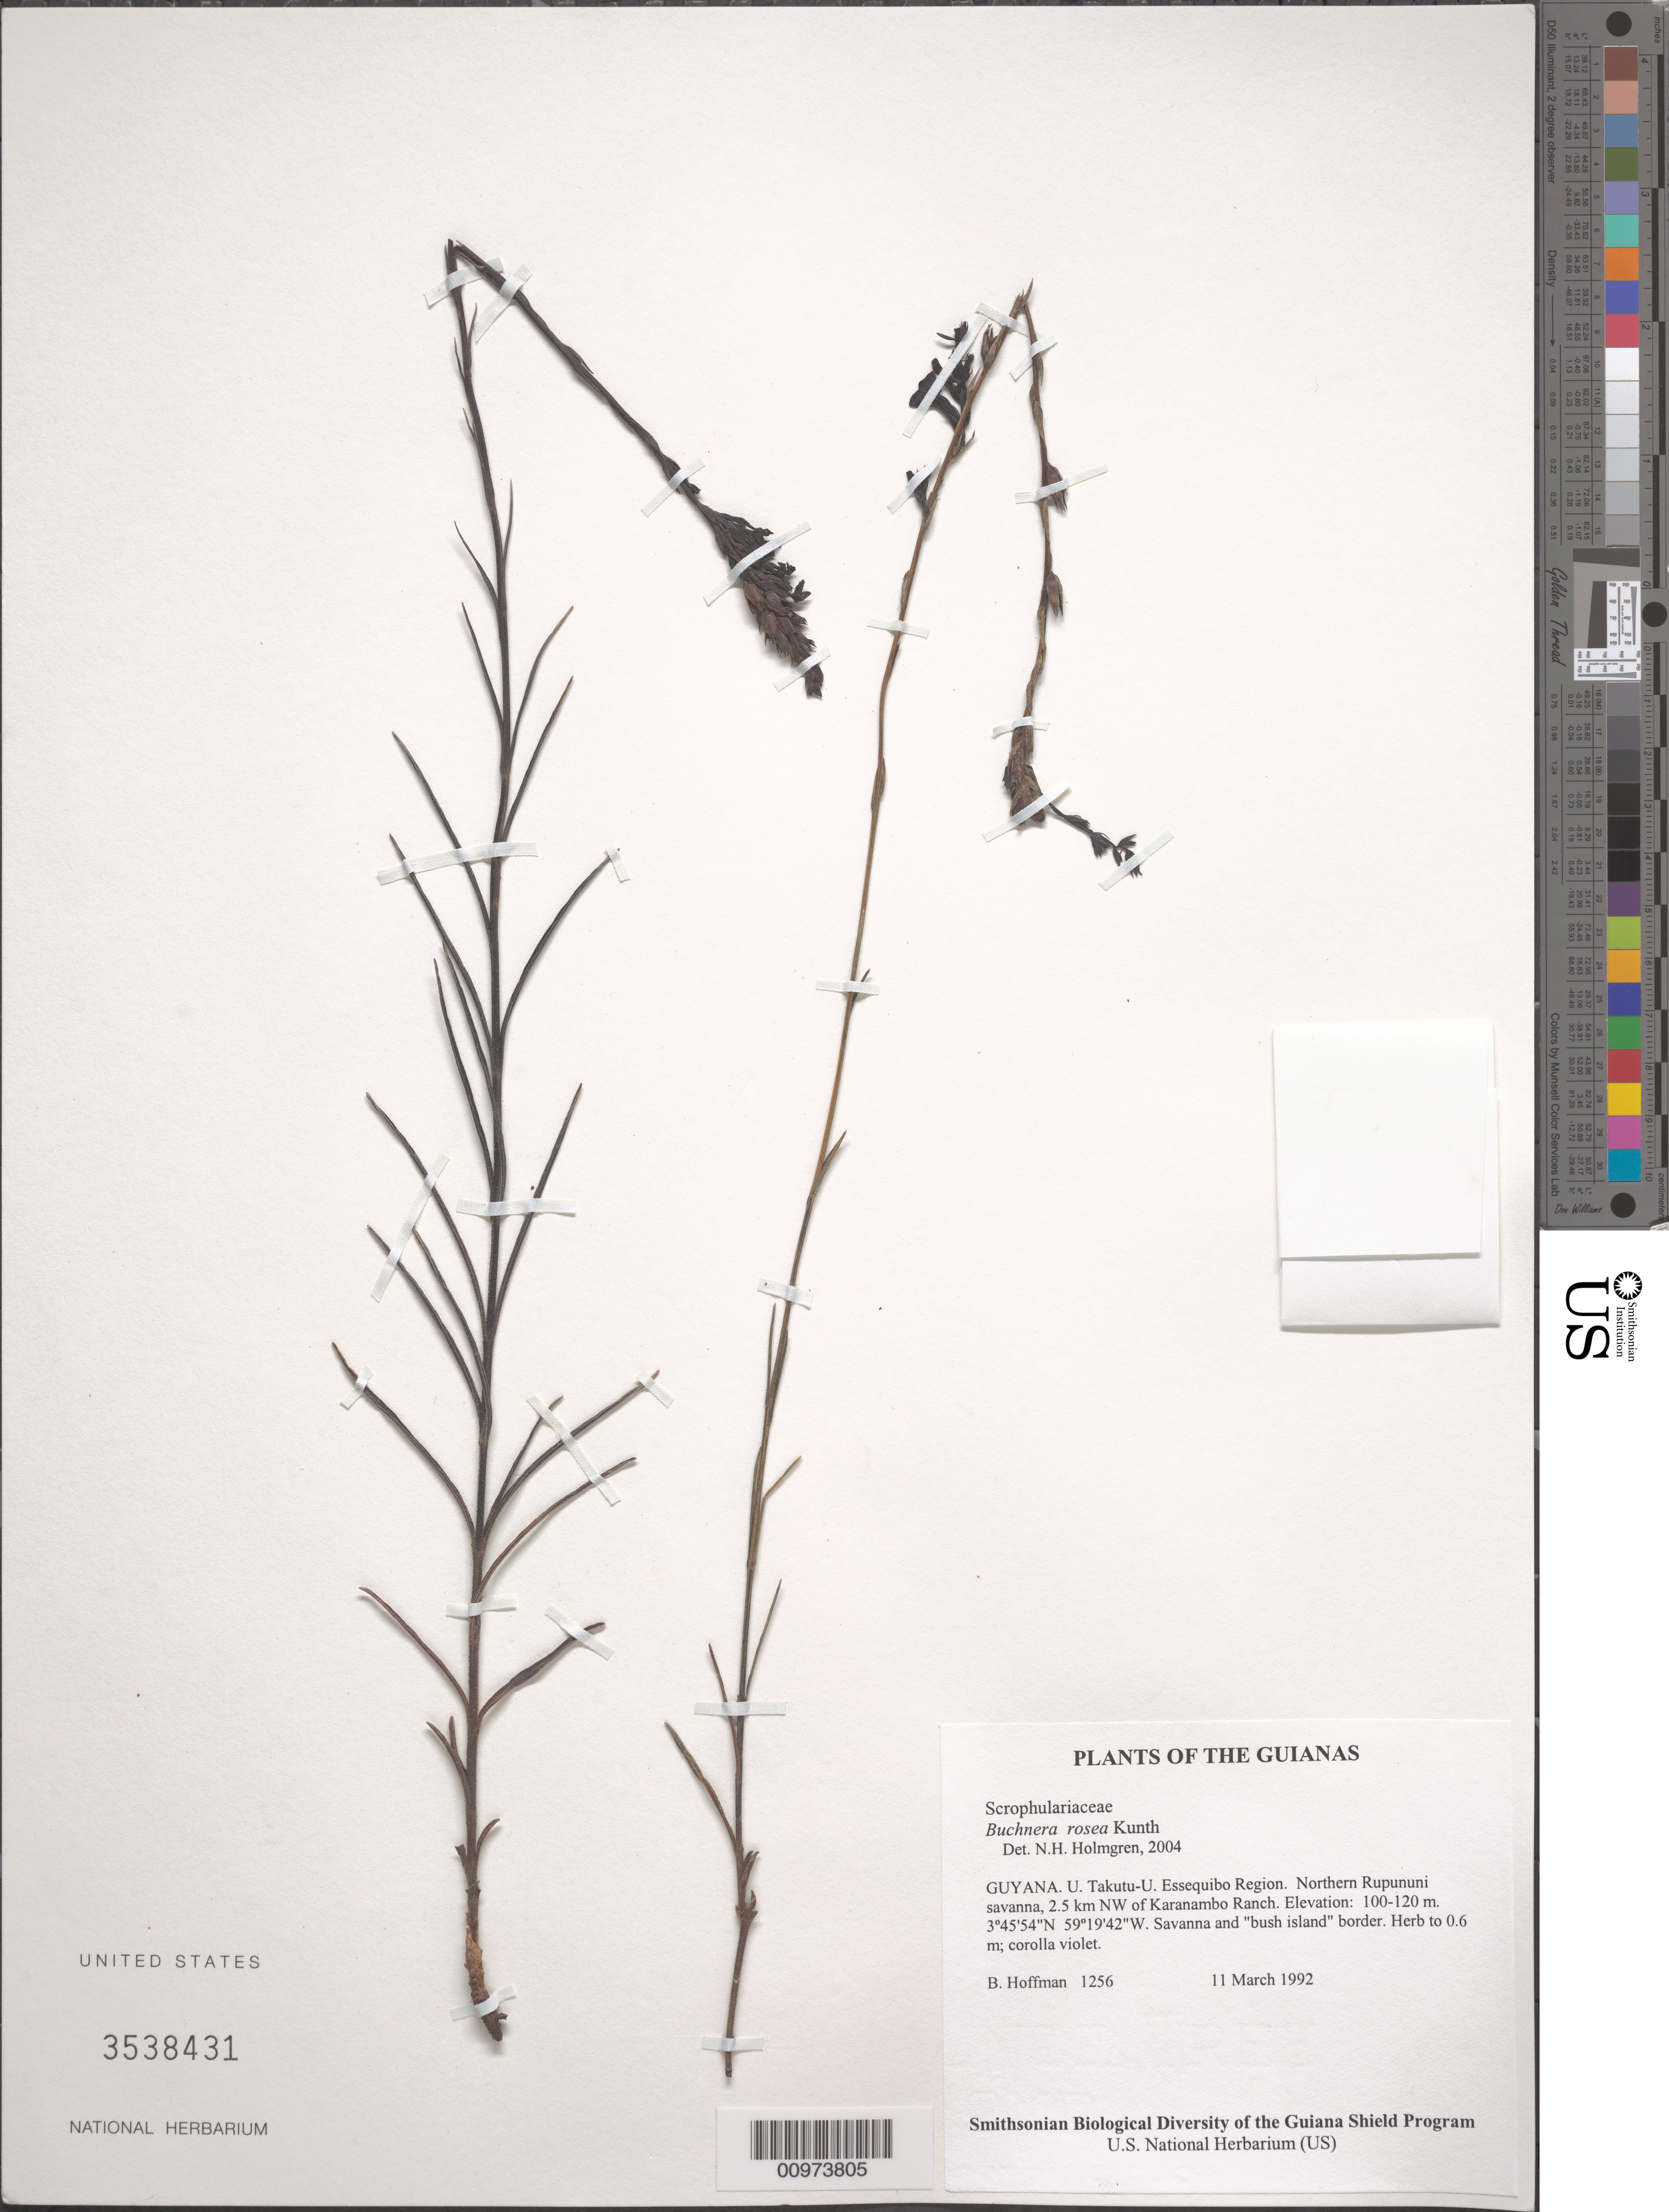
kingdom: Plantae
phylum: Tracheophyta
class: Magnoliopsida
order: Lamiales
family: Orobanchaceae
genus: Buchnera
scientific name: Buchnera rosea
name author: Kunth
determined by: Holmgren, N. H., (NY), New York Botanical Garden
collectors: B. Hoffman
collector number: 1256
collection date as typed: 11 March 1992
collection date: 1992-03-11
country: Guyana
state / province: U. Takutu-U. Essequibo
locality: Northern Rupununi savanna, 2.5 km NW of Karanambo Ranch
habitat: Savanna and "bush island" border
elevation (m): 100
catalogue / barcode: US 3538431